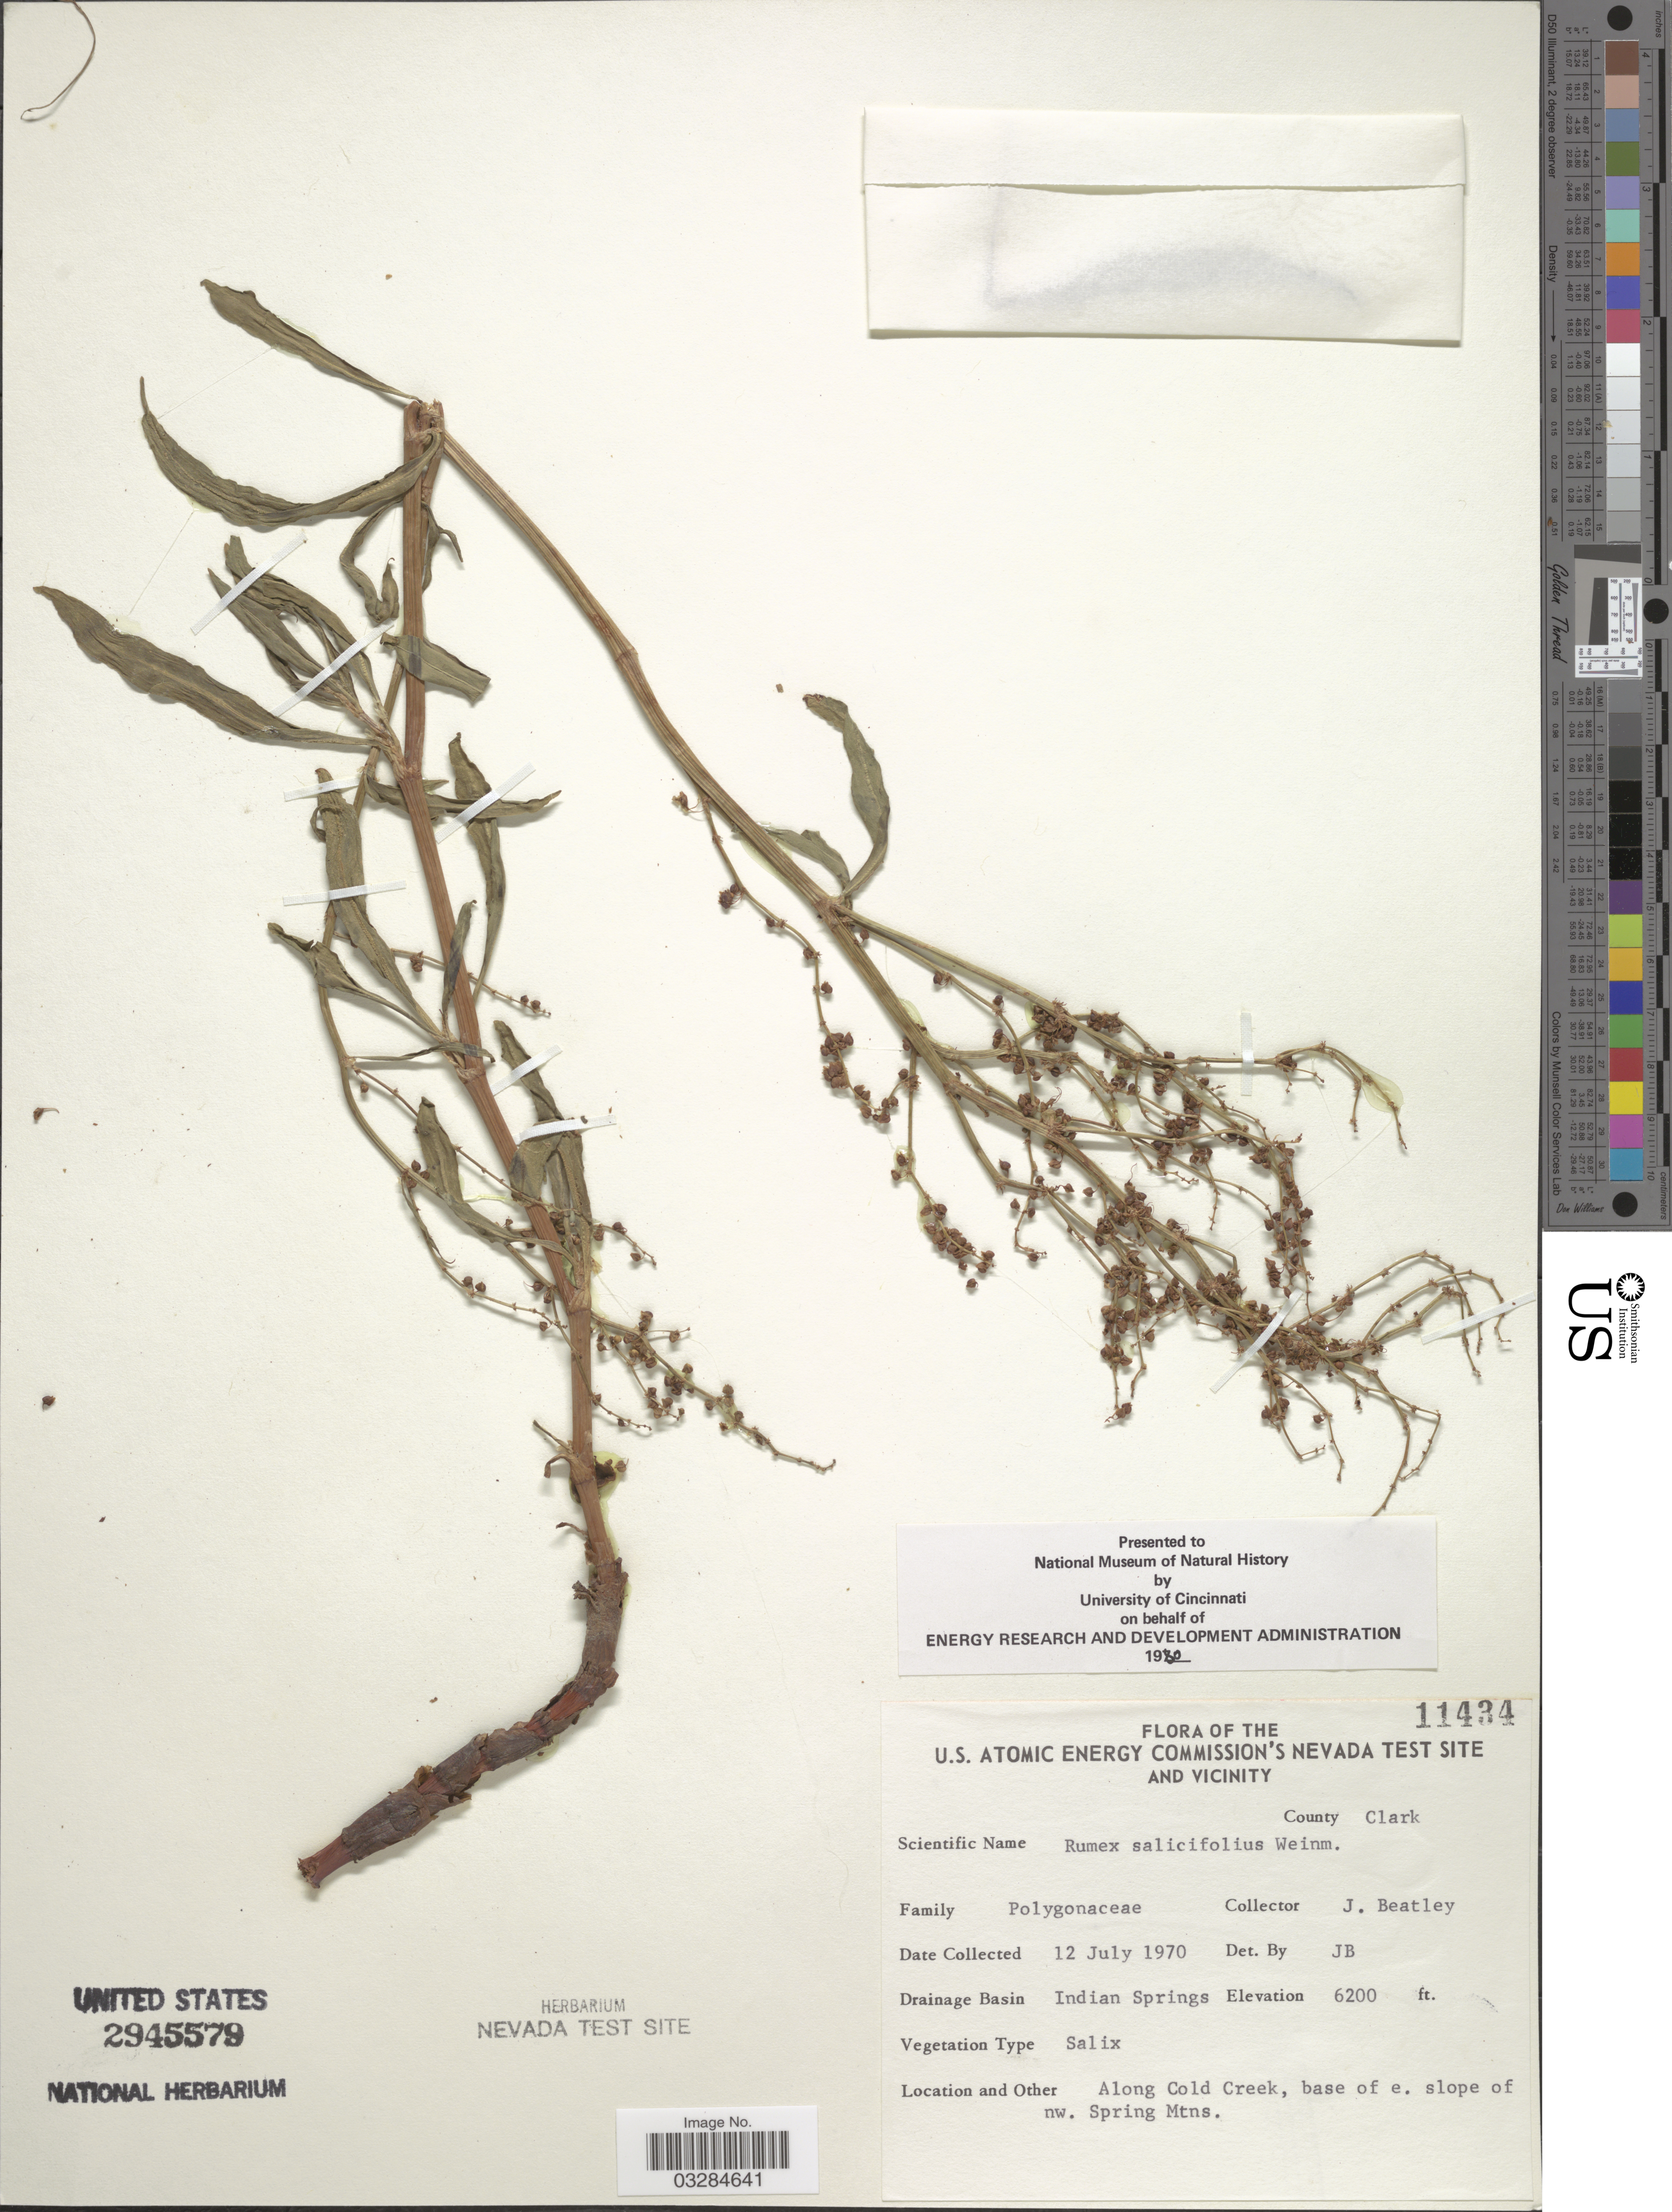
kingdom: Plantae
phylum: Tracheophyta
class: Magnoliopsida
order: Caryophyllales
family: Polygonaceae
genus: Rumex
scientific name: Rumex salicifolius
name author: Weinm.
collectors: J. C. Beatley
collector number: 11434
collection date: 1970-07-12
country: United States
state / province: Nevada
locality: U.S. Atomic Energy Commission's Nevada Test Site and Vicinity, County Clark, Drainage Basin Indian Springs, Along Cold Creek, base of e. slope of nw. Spring Mtns.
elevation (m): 1890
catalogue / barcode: US 2945579